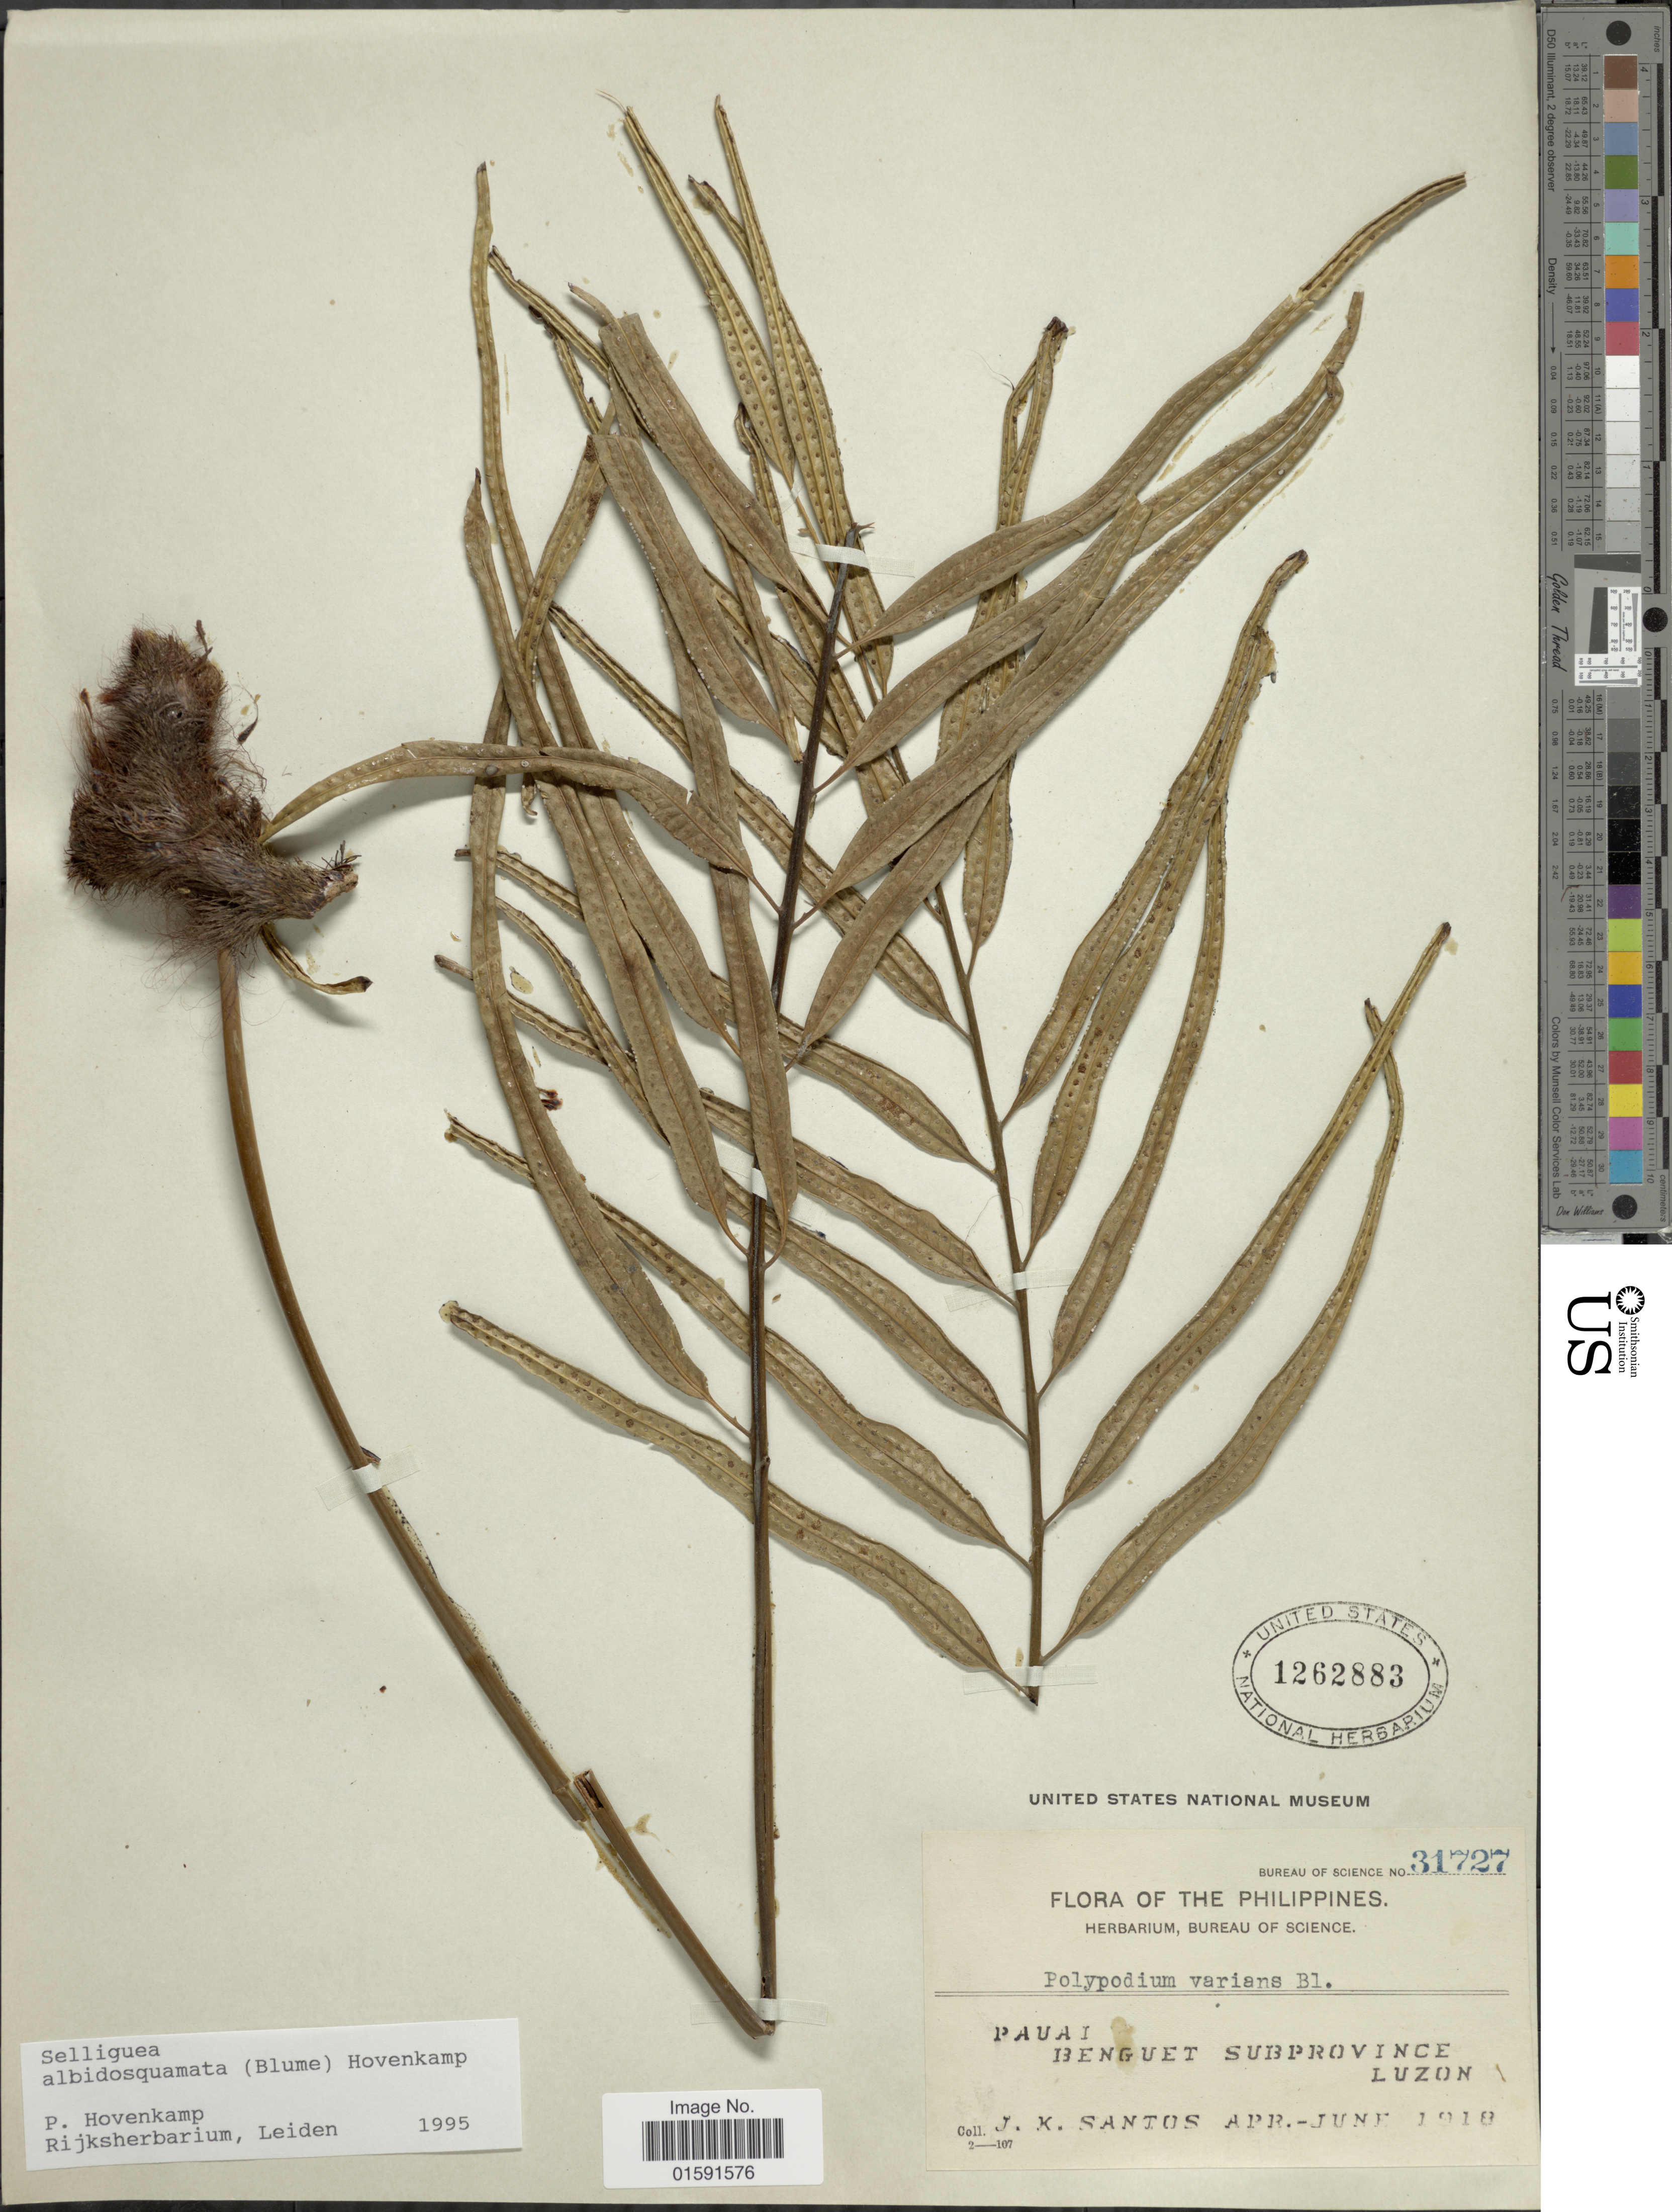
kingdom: Plantae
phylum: Tracheophyta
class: Polypodiopsida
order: Polypodiales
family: Polypodiaceae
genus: Selliguea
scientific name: Selliguea albidosquamata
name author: (Blume) Parris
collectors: J. K. Santos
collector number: Bureau of Science 31727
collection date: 1918-04/1918-06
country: Philippines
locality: Pauai, Benguet Subprovine, Luzon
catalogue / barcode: US 1262883